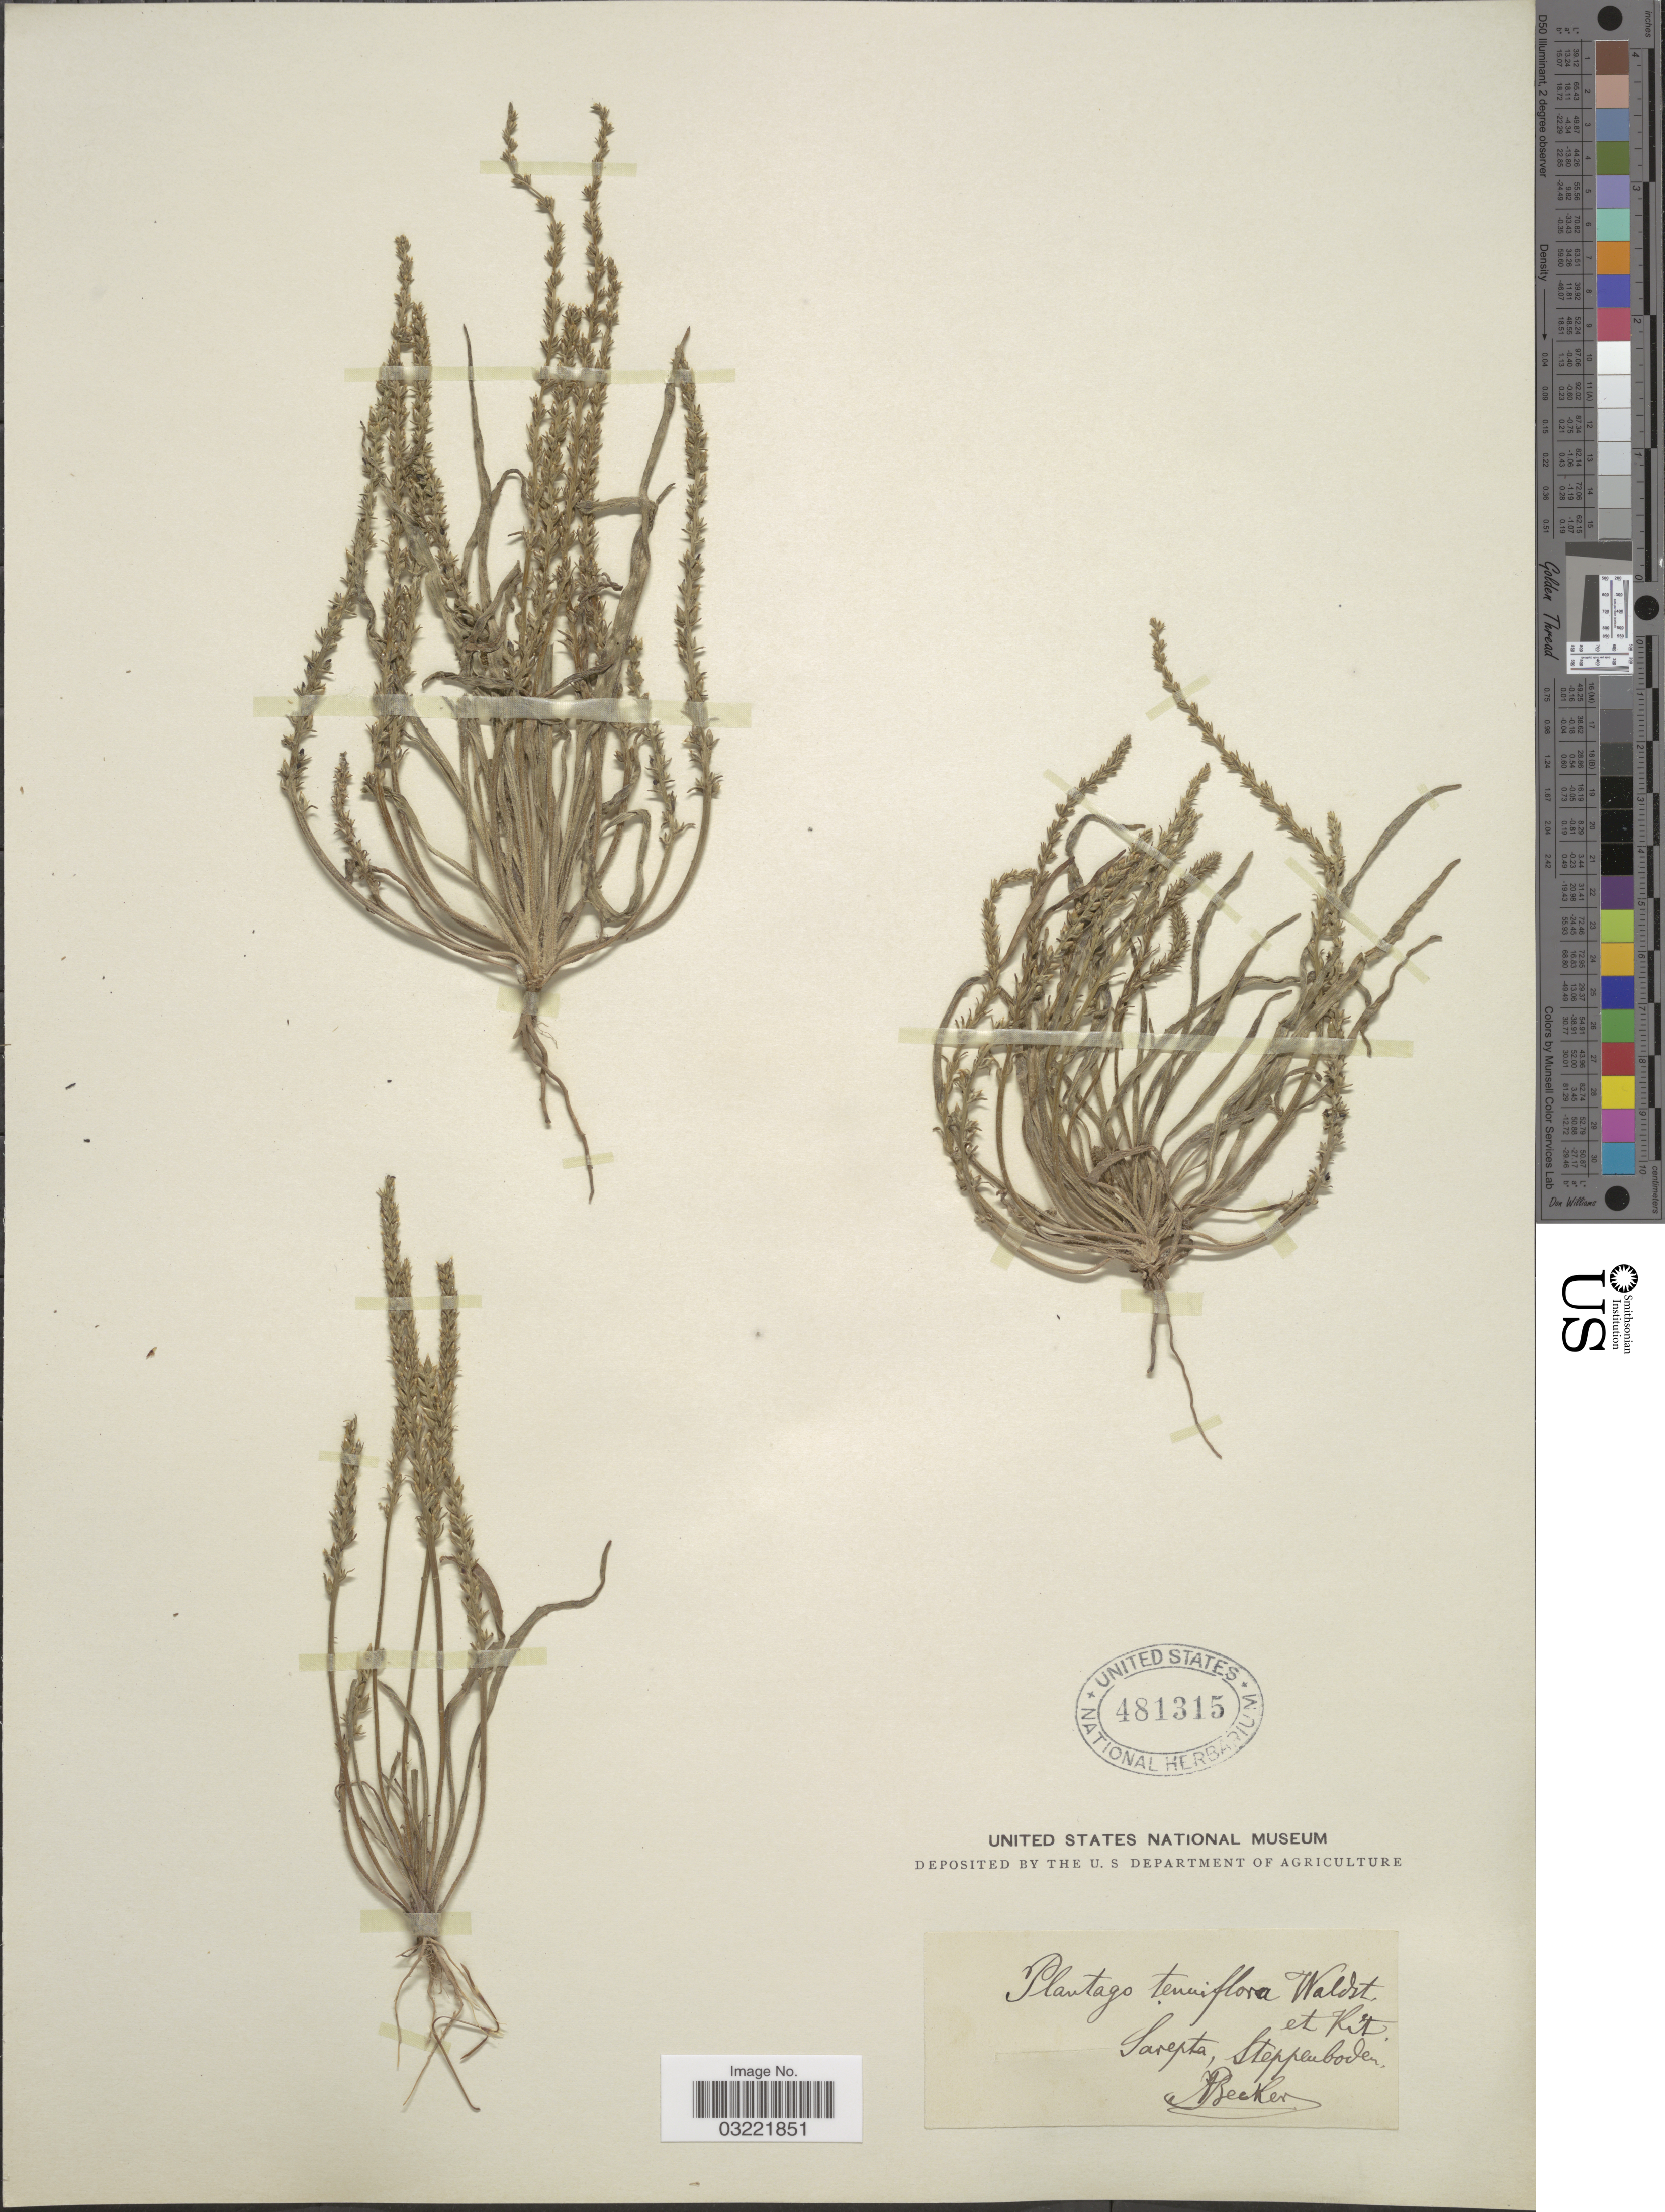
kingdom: Plantae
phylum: Tracheophyta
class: Magnoliopsida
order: Lamiales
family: Plantaginaceae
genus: Plantago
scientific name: Plantago tenuiflora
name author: Waldst. & Kit.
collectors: A. Becker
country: Russian Federation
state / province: Volgograd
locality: Sarepta, Steppluboden.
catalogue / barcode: US 481315